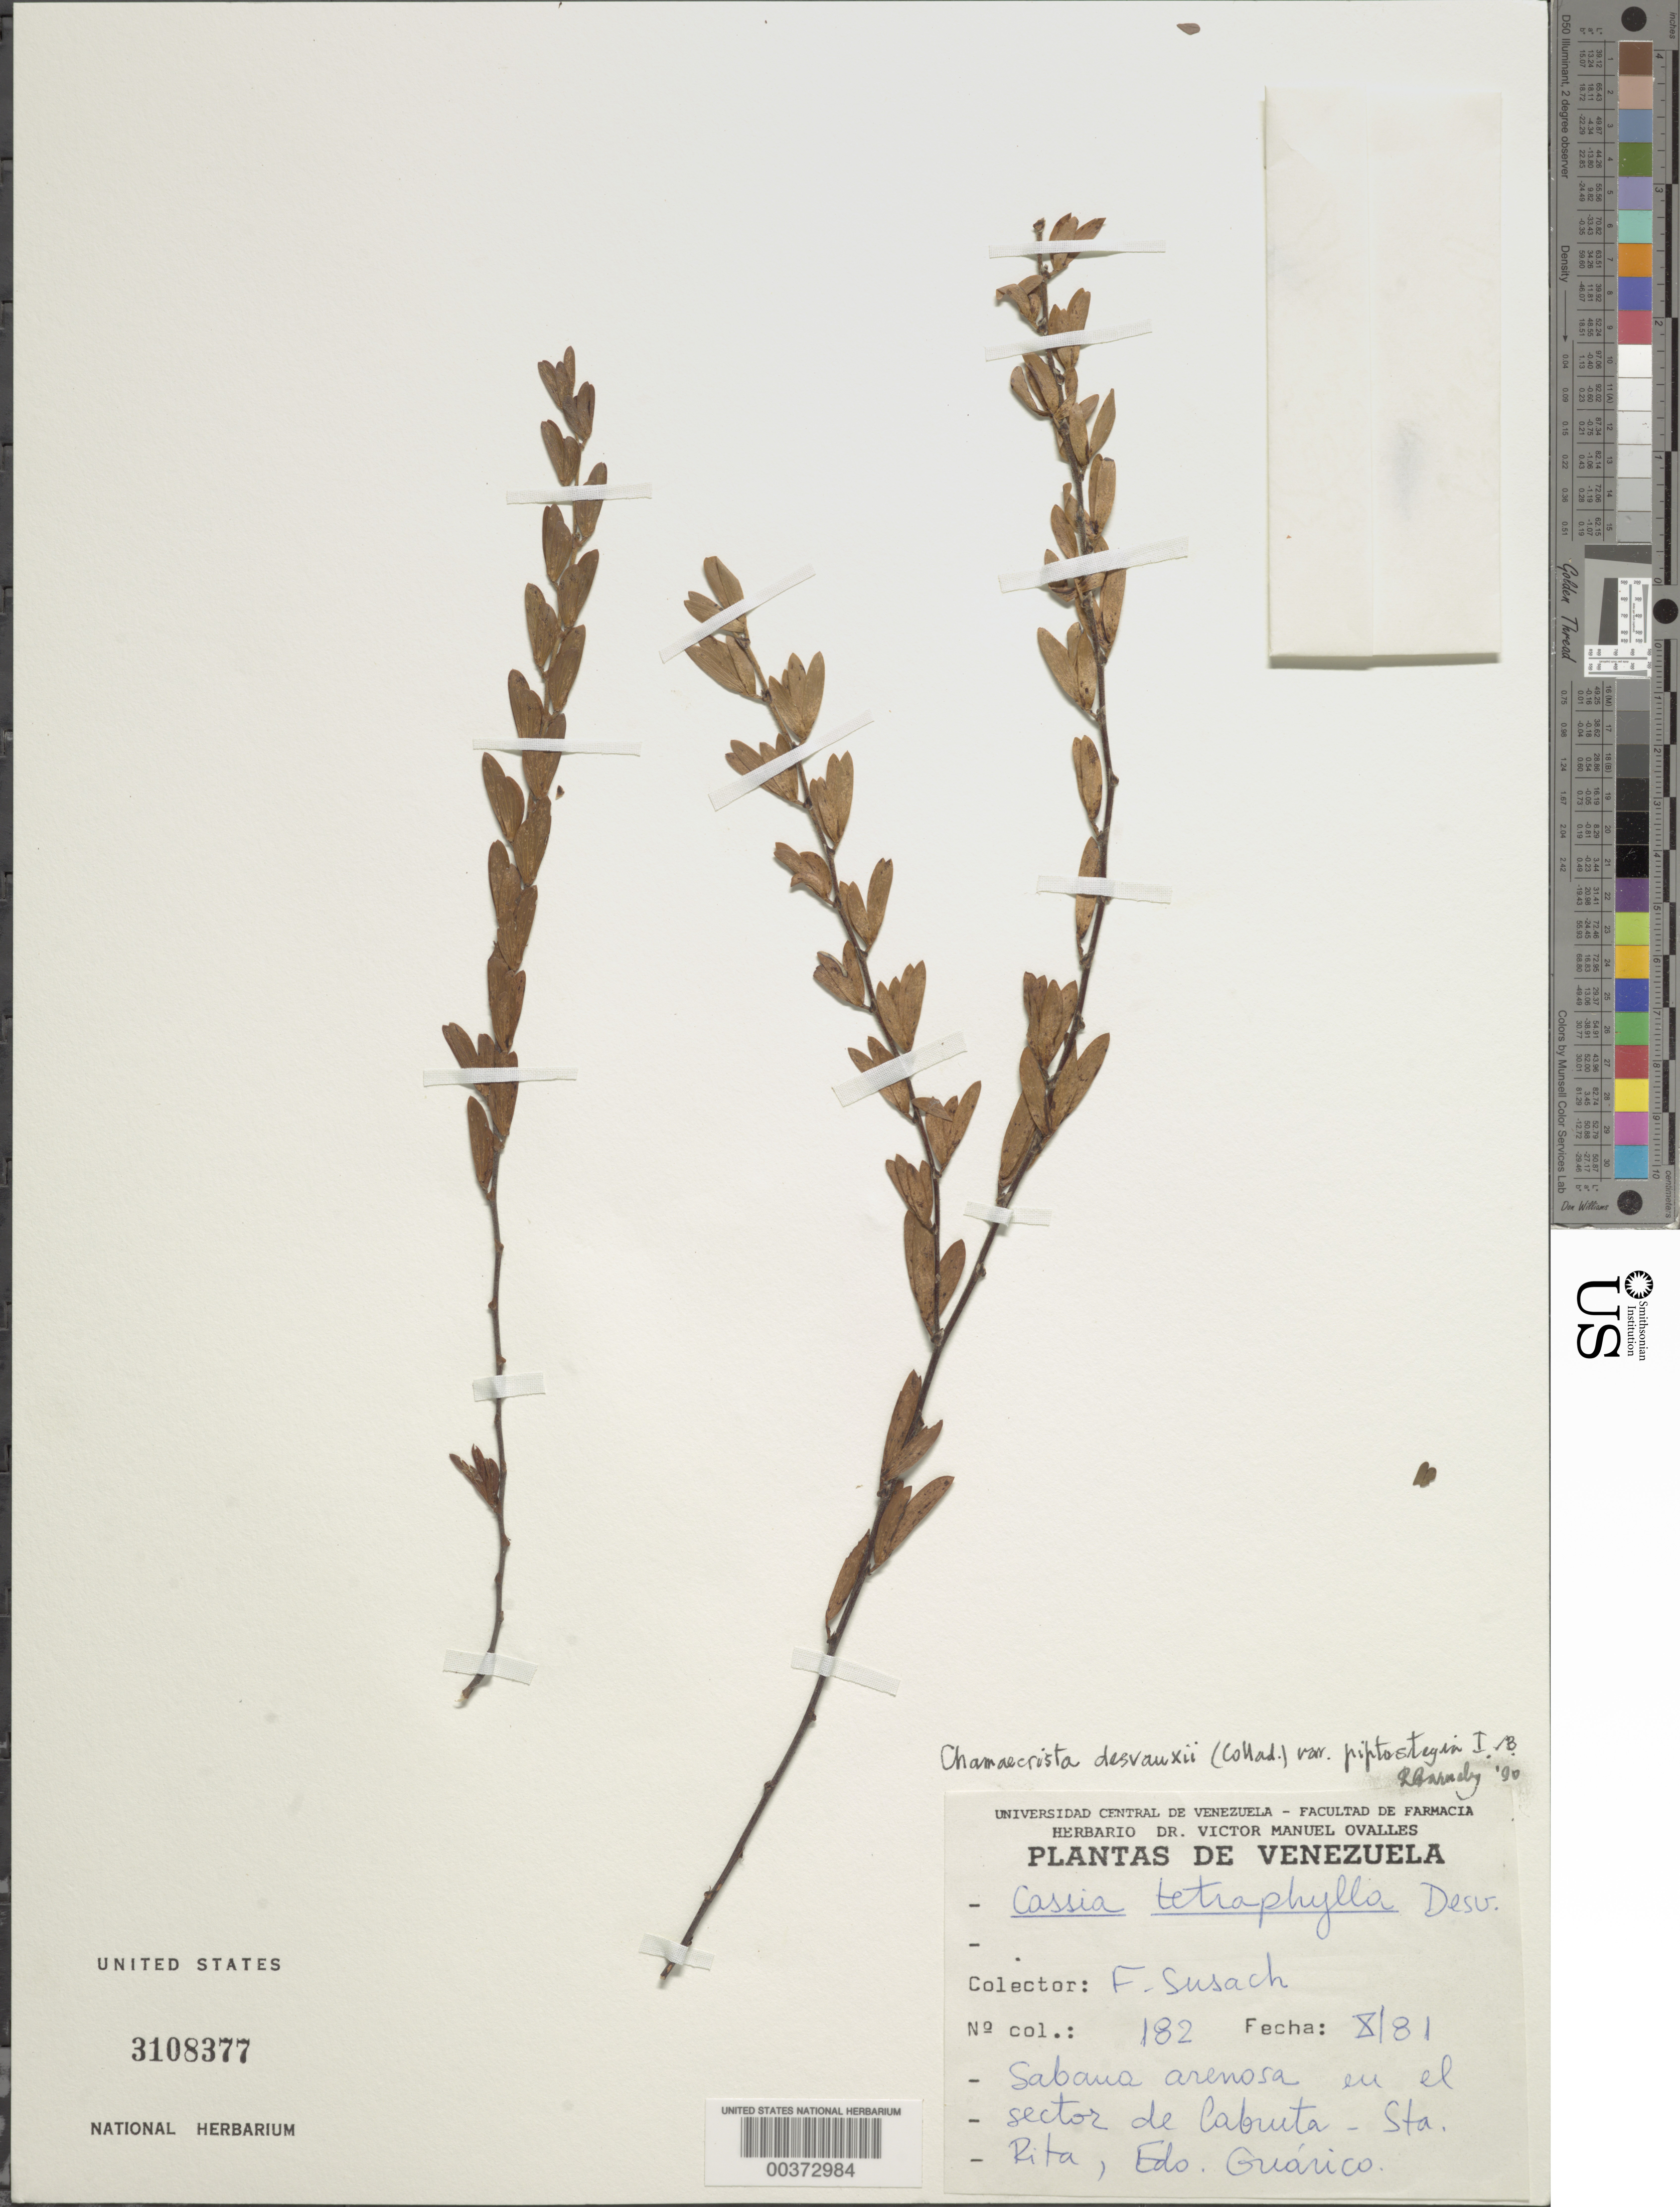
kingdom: Plantae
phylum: Tracheophyta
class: Magnoliopsida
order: Fabales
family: Fabaceae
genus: Chamaecrista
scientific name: Chamaecrista desvauxii var. piptostegia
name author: H.S. Irwin & Barneby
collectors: F. Susach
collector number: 182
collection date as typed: Oct 1981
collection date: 1981-10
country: Venezuela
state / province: Guárico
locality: Sector de cabuita, sta. rita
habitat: Sabana arenosa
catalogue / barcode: US 3108377